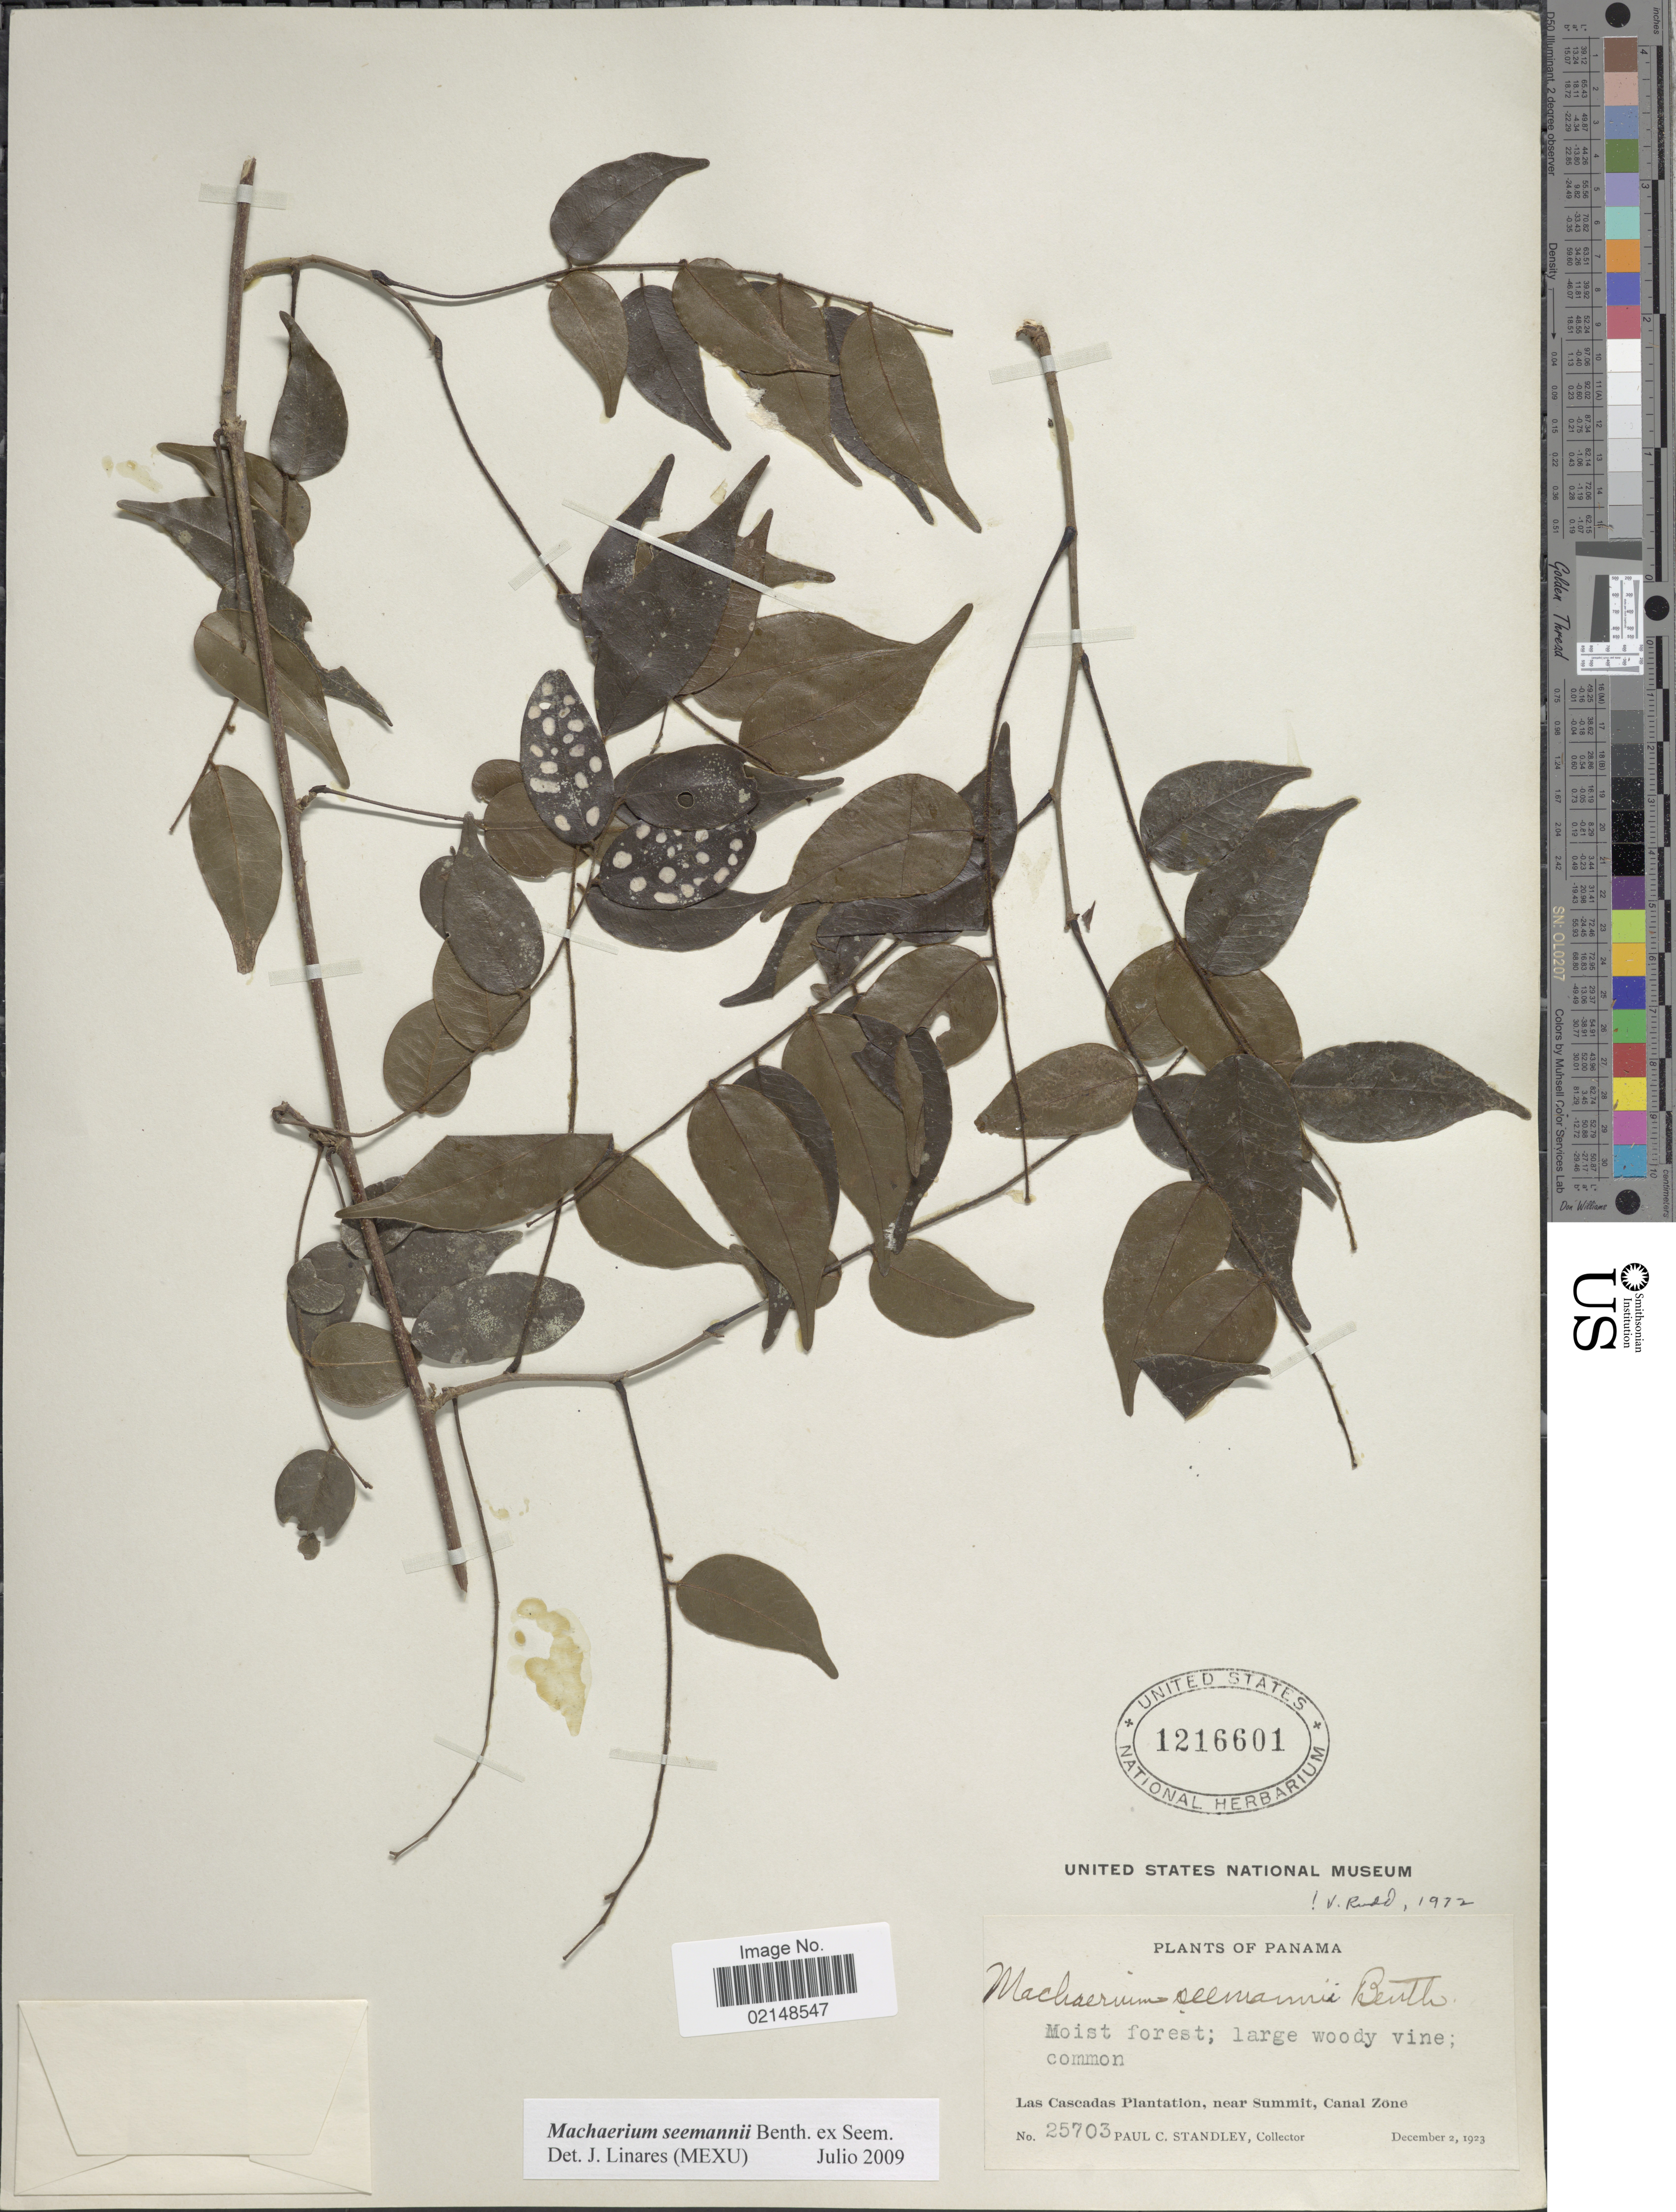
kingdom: Plantae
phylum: Tracheophyta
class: Magnoliopsida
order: Fabales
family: Fabaceae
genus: Machaerium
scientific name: Machaerium seemanni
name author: Benth. in Seem.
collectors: P. C. Standley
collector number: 25703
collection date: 1923-12-02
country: Panama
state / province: Colón / Panamá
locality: Las Cascadas Plantation, near Summit, Canal Zone.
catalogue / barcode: US 1216601